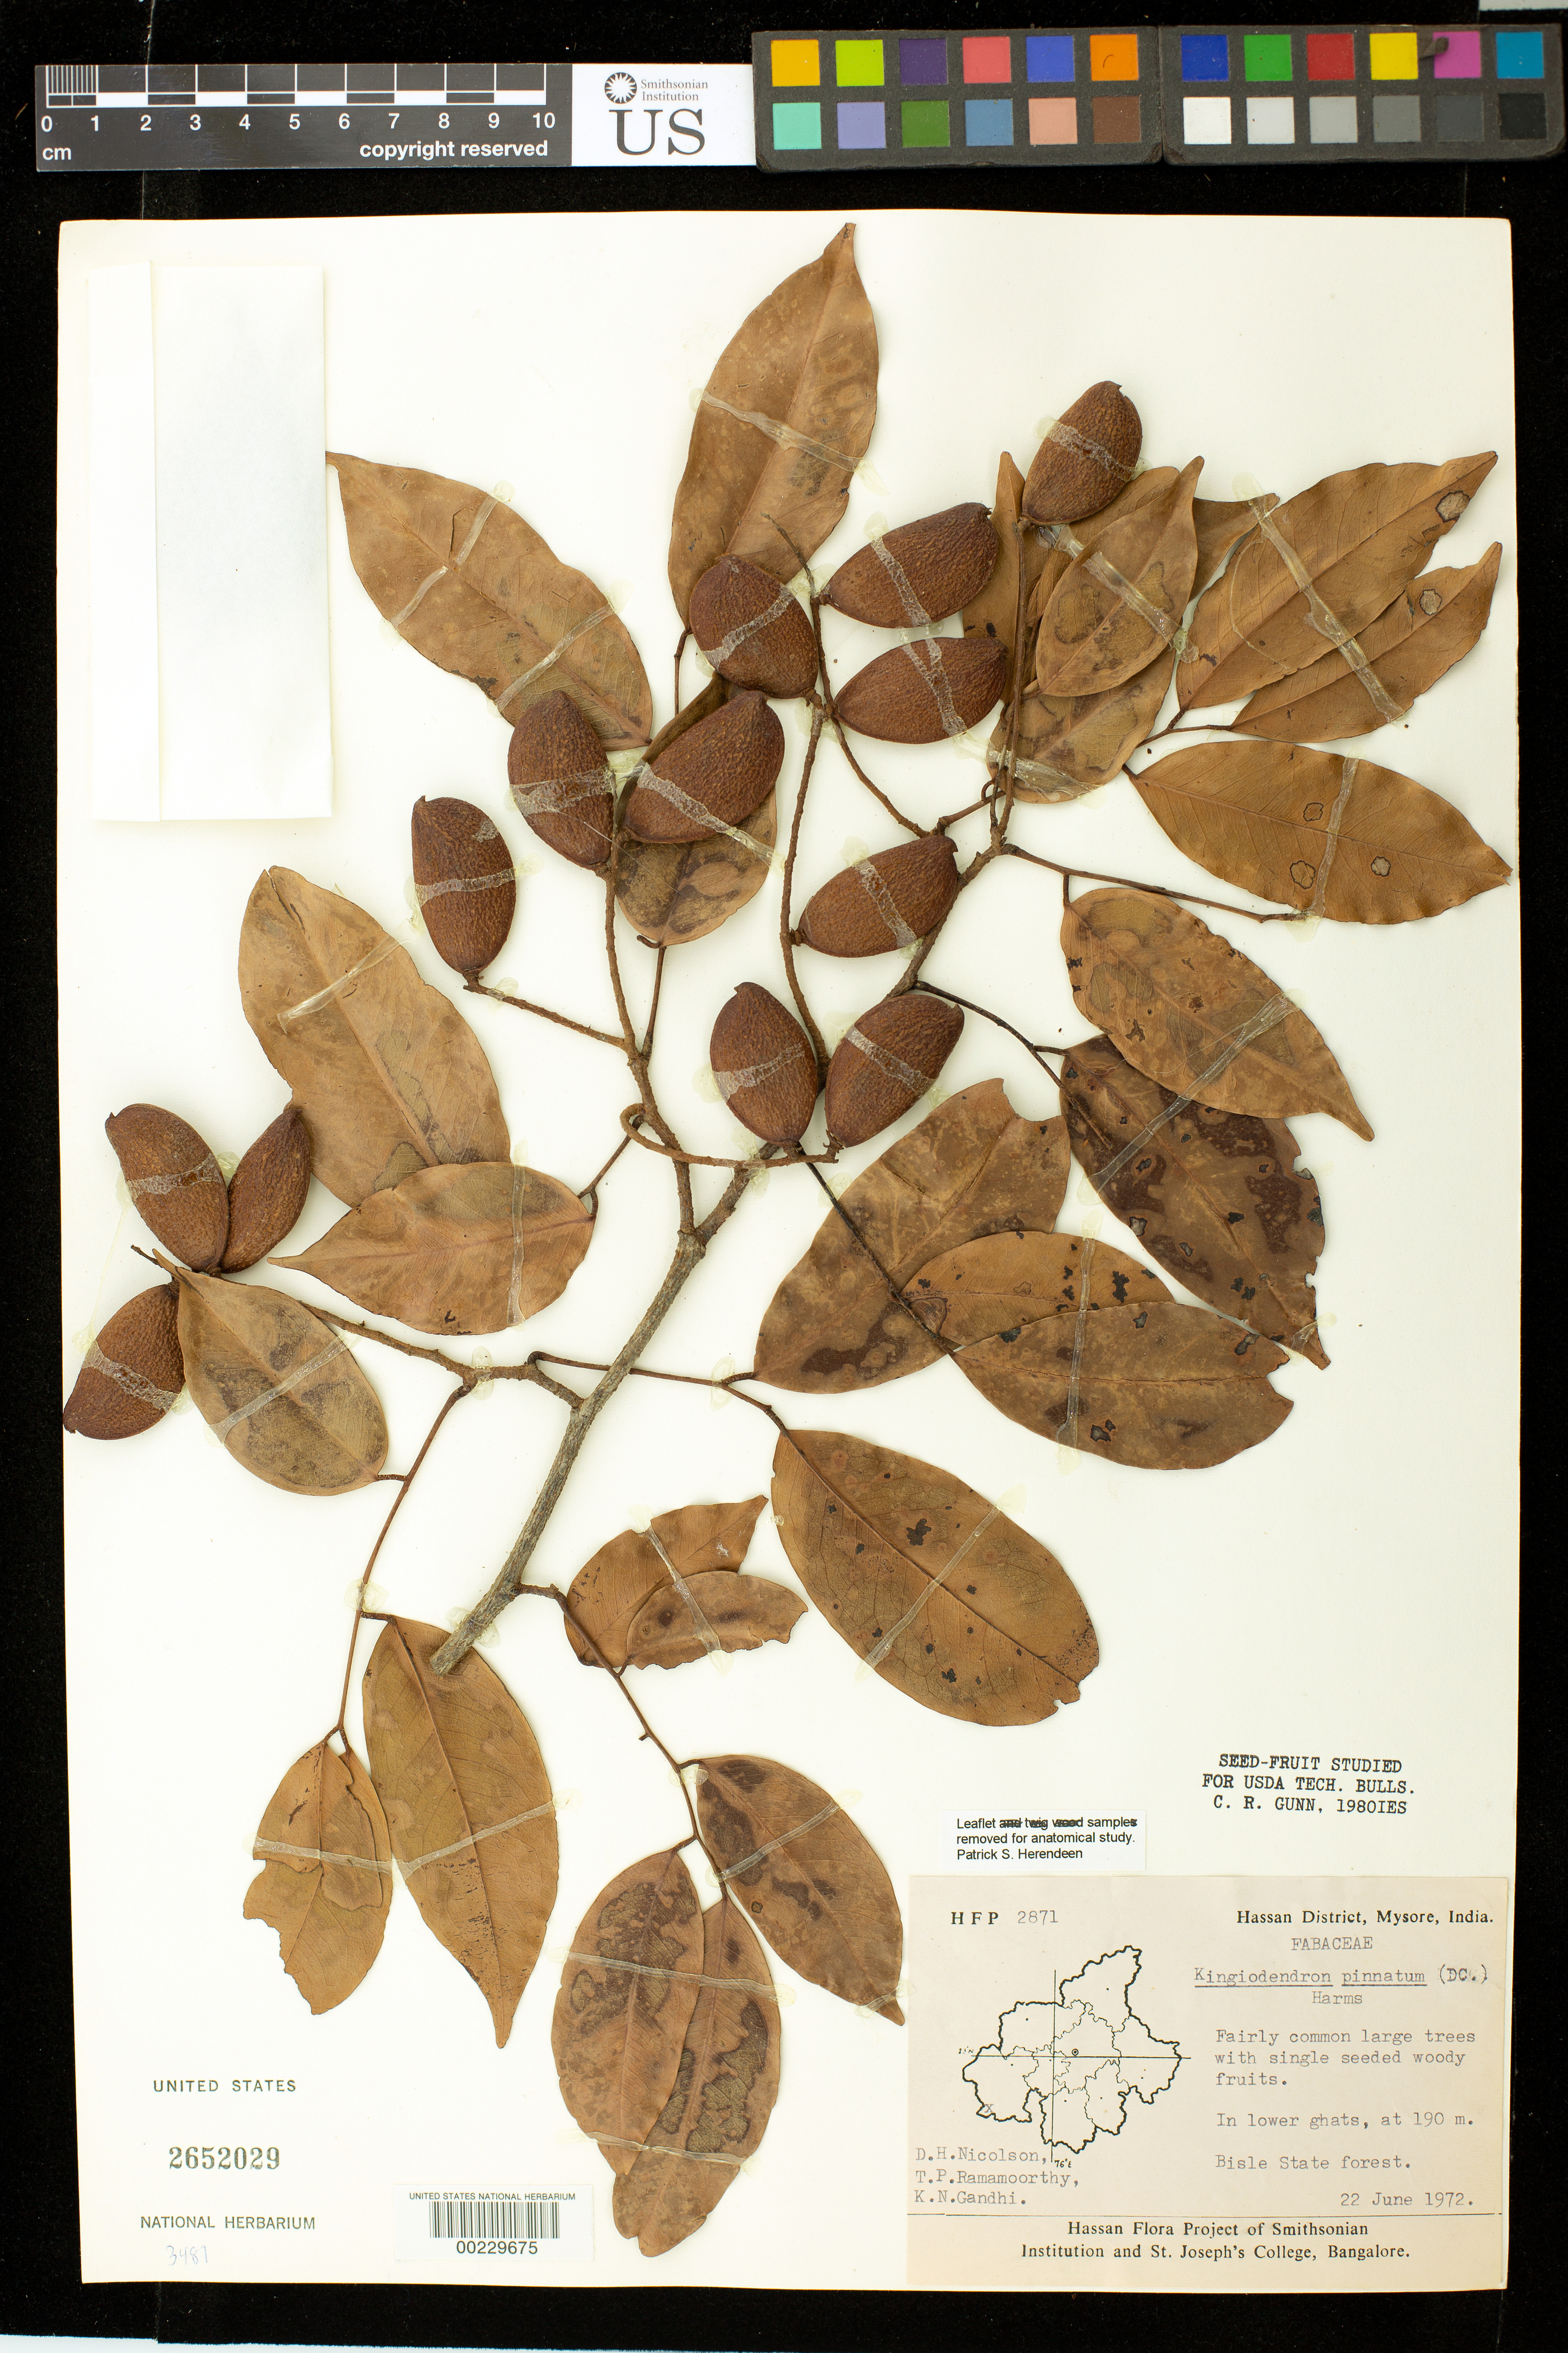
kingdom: Plantae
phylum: Tracheophyta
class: Magnoliopsida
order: Fabales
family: Fabaceae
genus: Kingiodendron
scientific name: Kingiodendron pinnatum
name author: (Roxb. ex DC.) Harms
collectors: D. H. Nicolson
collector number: Hfp 2871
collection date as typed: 22 Jun 1971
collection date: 1971-06-22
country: India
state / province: Karnataka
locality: Bisle state forest, mysore state. [mysore state = karnataka.]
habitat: In lower ghats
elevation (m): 190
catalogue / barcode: US 2652029